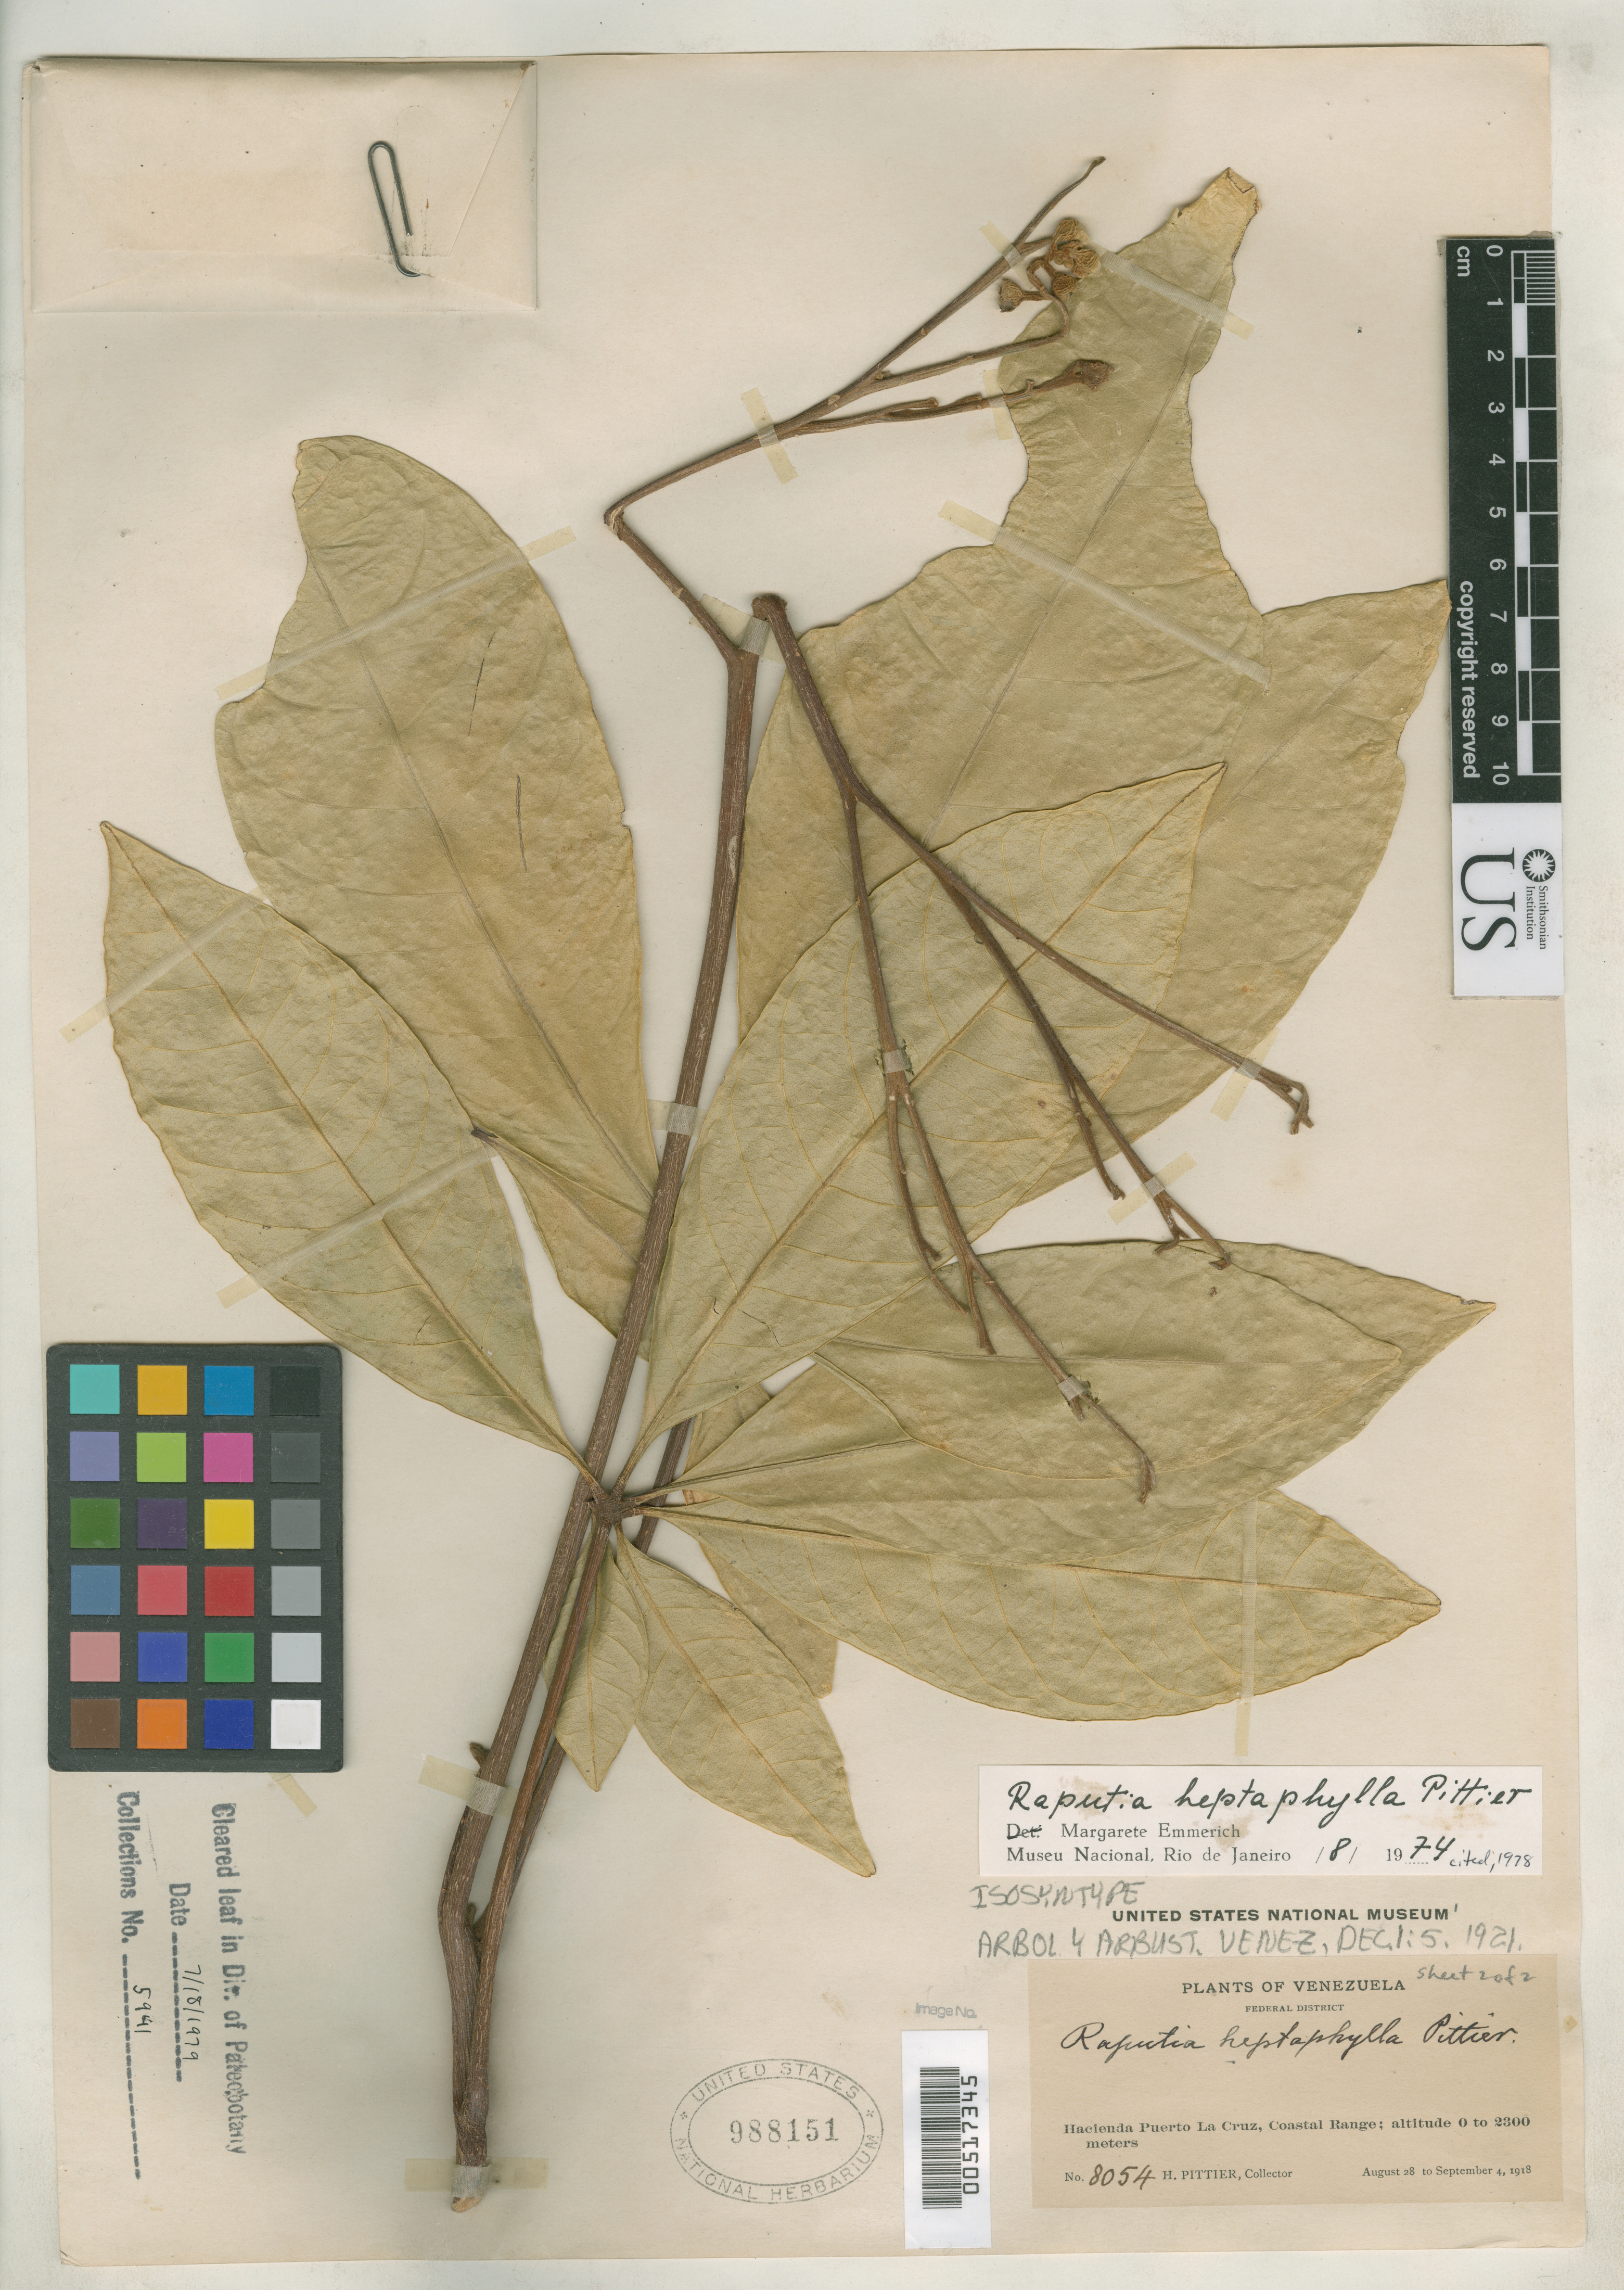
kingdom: Plantae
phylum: Tracheophyta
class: Magnoliopsida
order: Sapindales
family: Rutaceae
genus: Raputia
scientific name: Raputia heptaphylla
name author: Pittier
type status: Isosyntype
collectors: H. F. Pittier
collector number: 8054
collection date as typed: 28 Aug 1918 to 04 Sep 1918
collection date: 1918-08-28/1918-09-04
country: Venezuela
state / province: Distrito Federal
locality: Hacienda Puerto La Cruz, coastal range.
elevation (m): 0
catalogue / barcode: US 988151